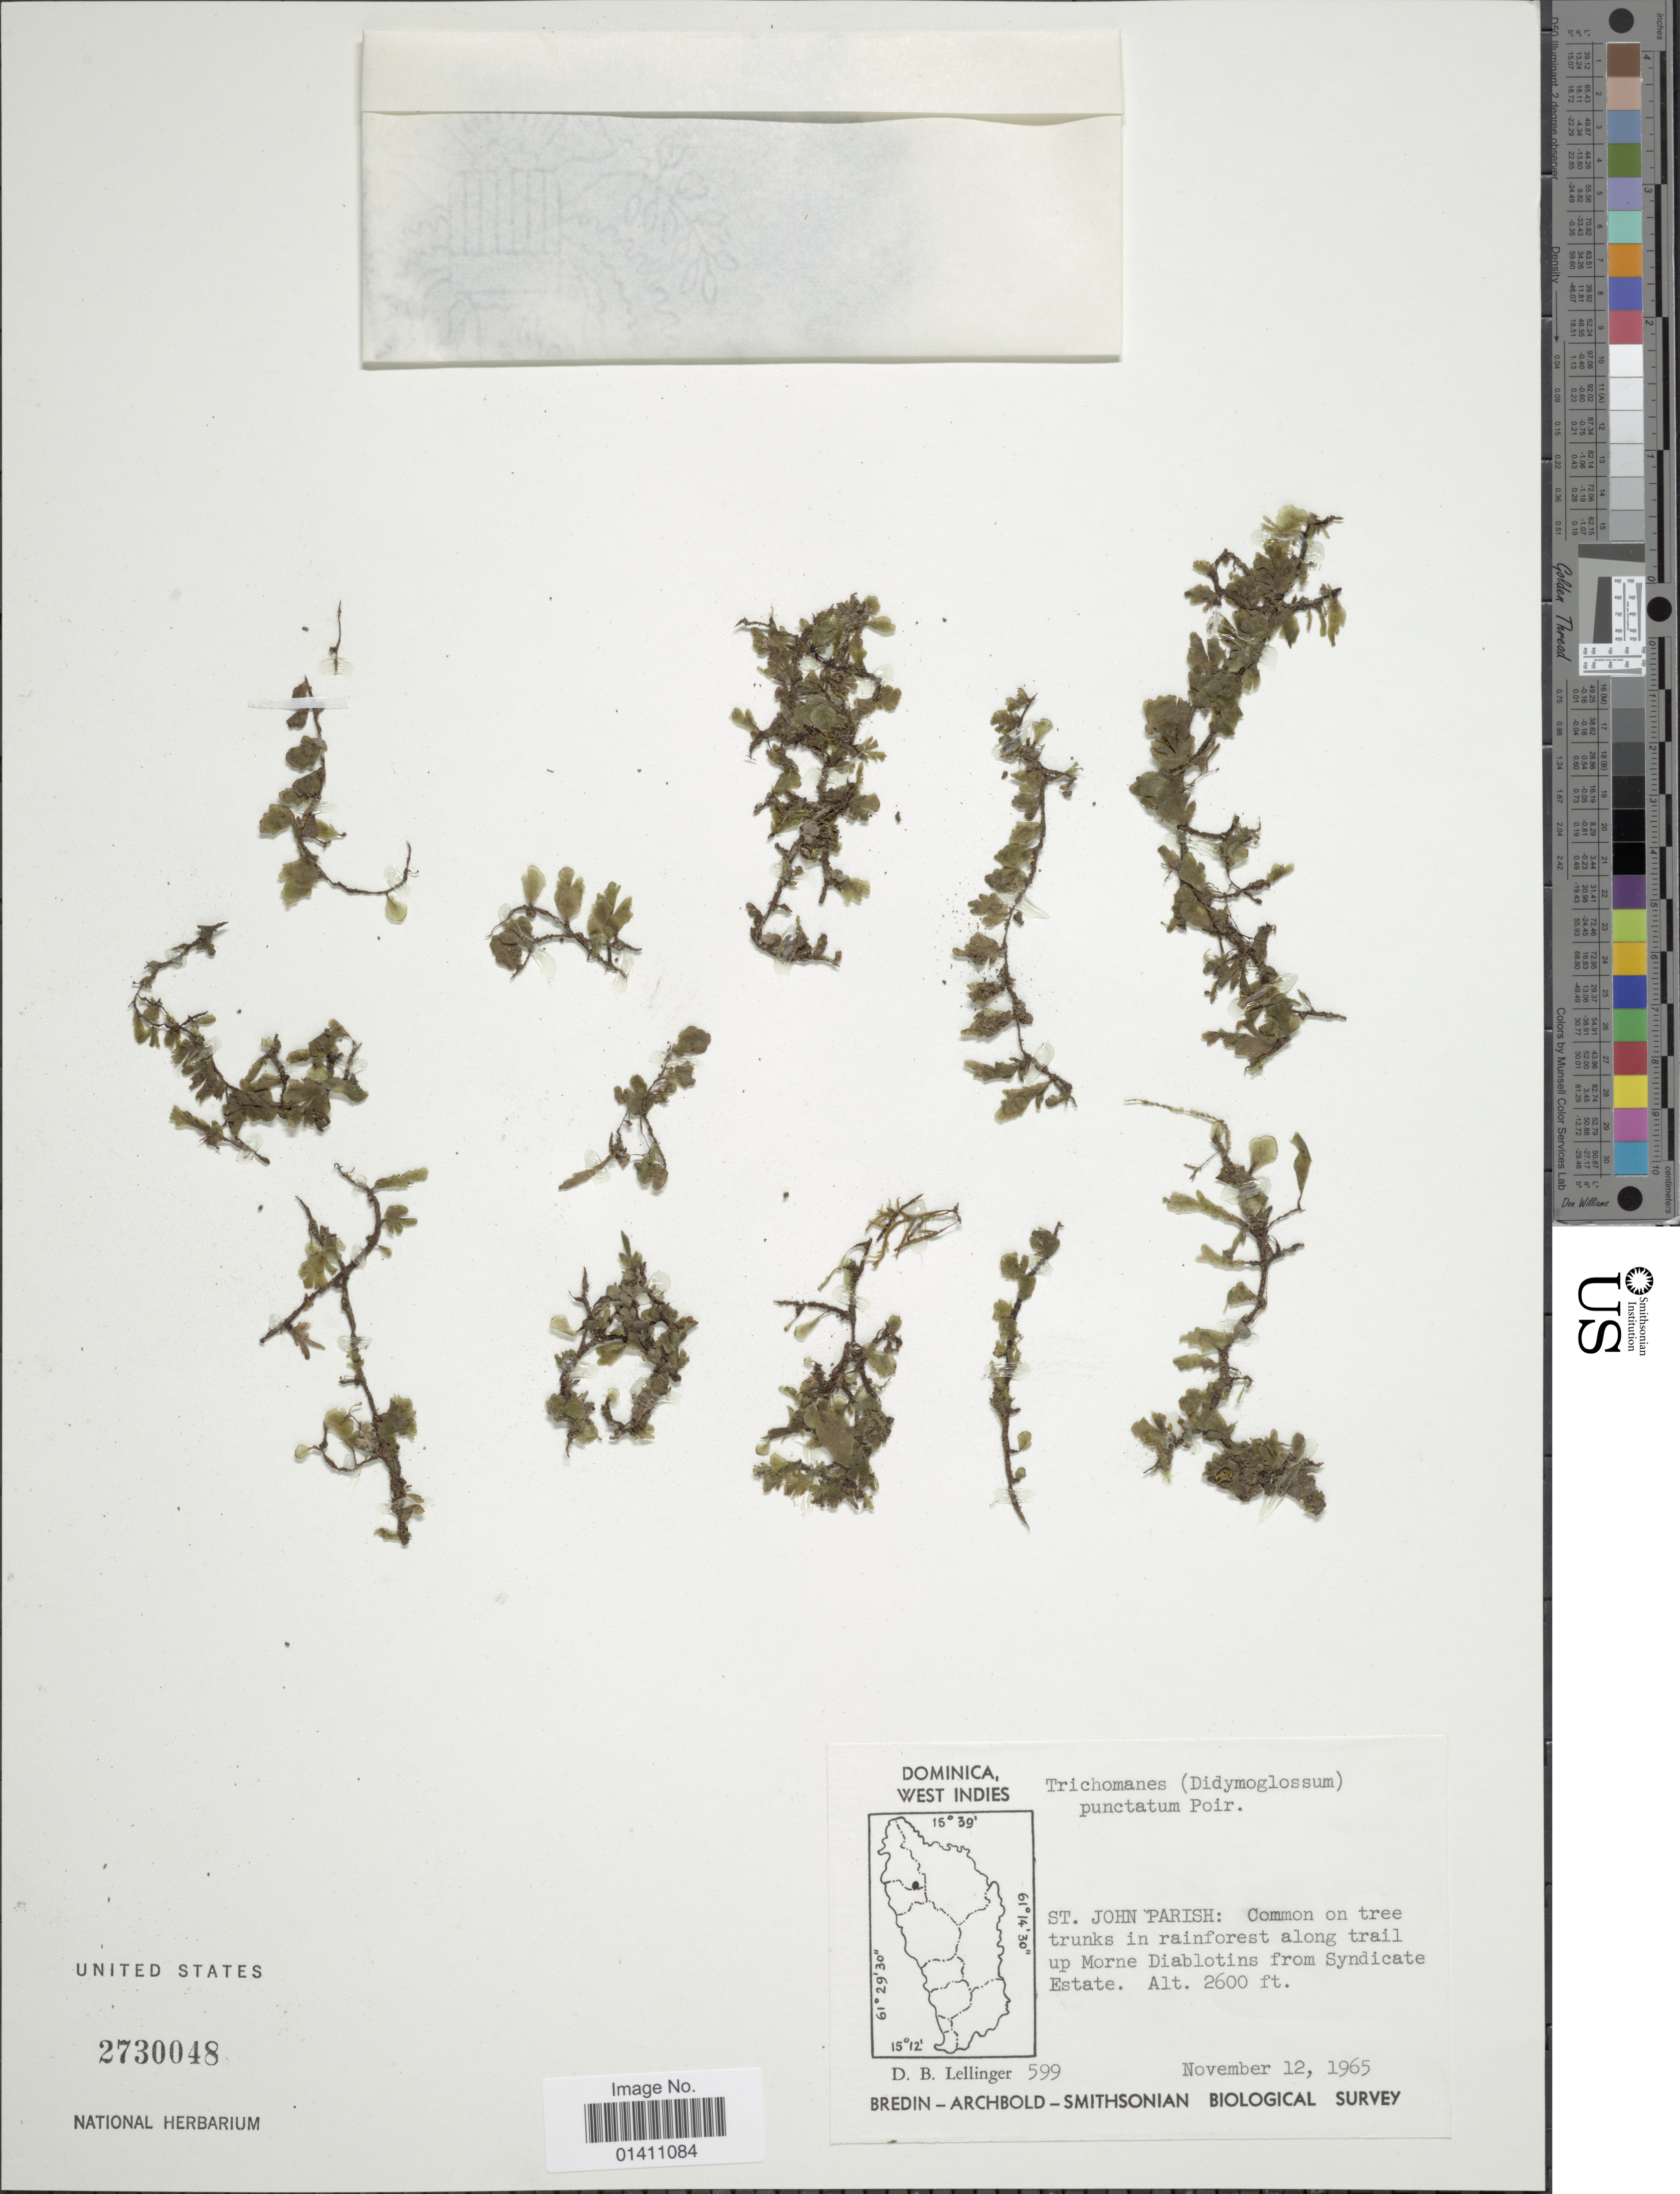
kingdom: Plantae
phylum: Tracheophyta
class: Polypodiopsida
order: Hymenophyllales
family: Hymenophyllaceae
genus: Didymoglossum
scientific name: Didymoglossum punctatum subsp. punctatum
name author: (Poir.) Desv.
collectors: D. B. Lellinger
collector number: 599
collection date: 1965-11-12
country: Dominica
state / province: St. John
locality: West Indies. St. John Parish: Common on tree trunks in rainforest along trail up Morne Diablotins from Syndicate Estate.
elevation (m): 792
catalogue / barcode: US 2730048